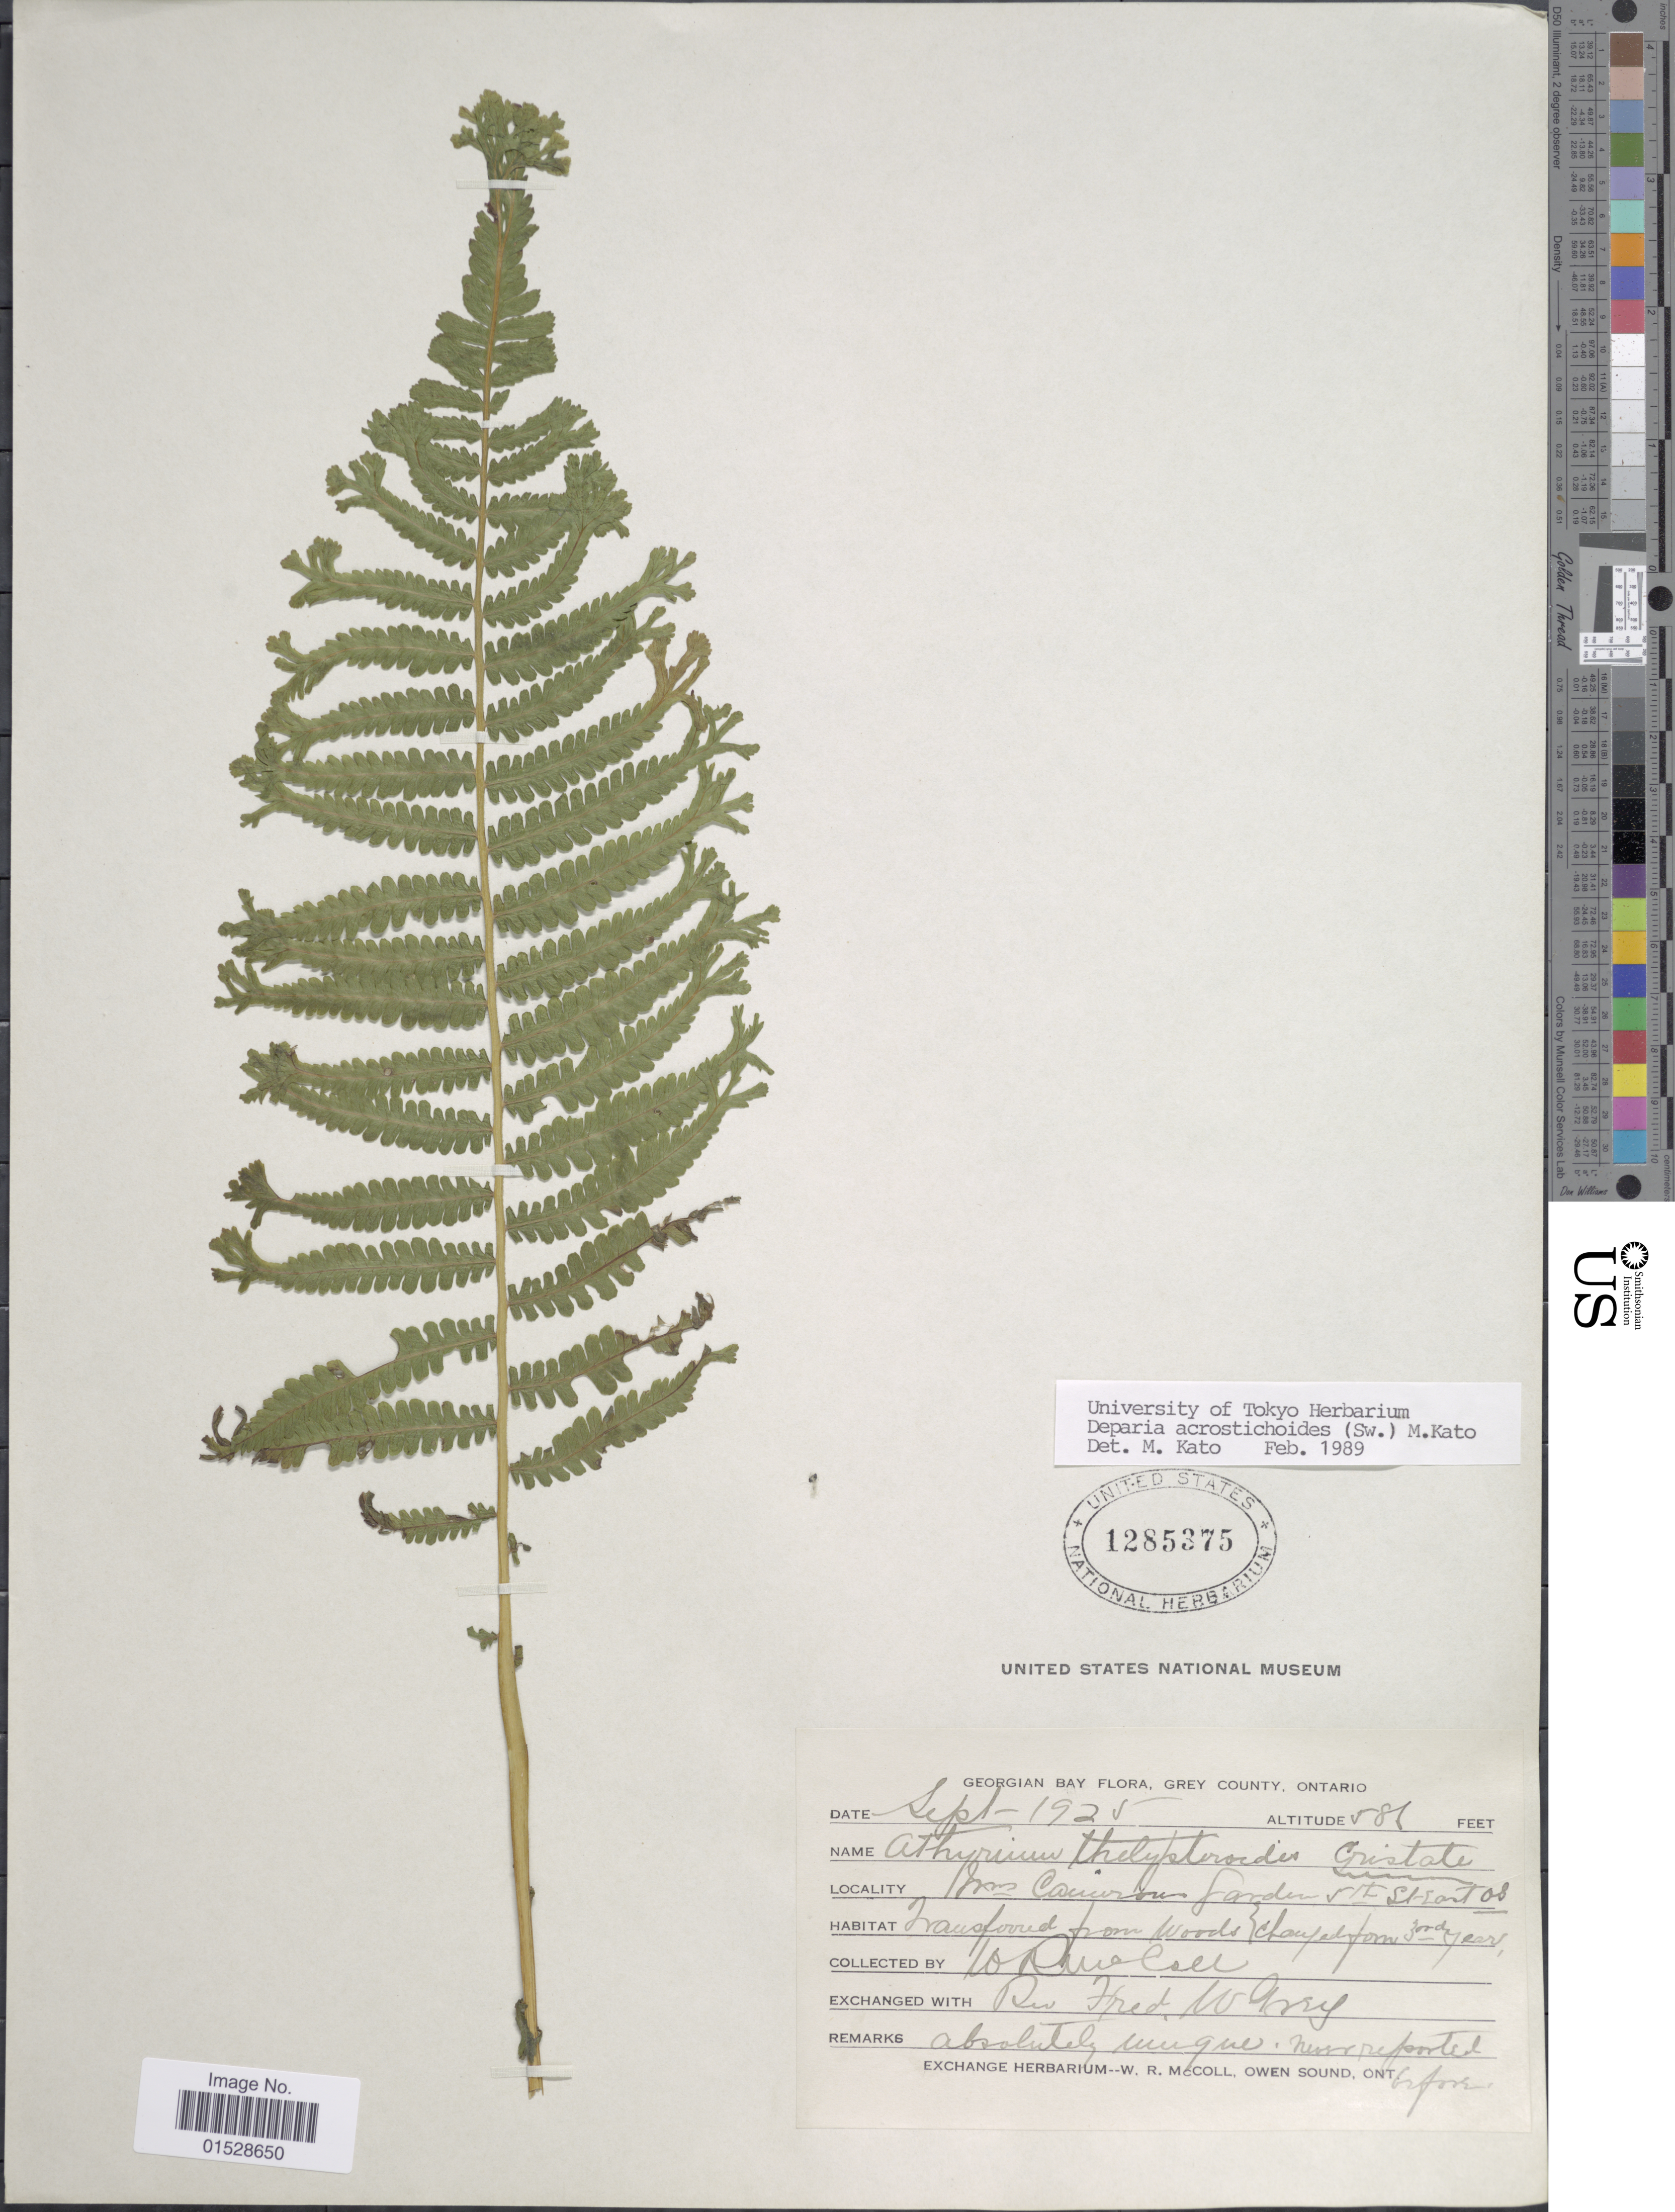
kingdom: Plantae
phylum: Tracheophyta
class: Polypodiopsida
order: Polypodiales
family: Athyriaceae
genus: Deparia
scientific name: Deparia acrostichoides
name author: (Sw.) M. Kato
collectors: W. McColl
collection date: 1925-09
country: Canada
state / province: Ontario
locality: Georgian Bay, Grey County, Ontario, near Cameron Garden, St. Cartos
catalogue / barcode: US 1285375